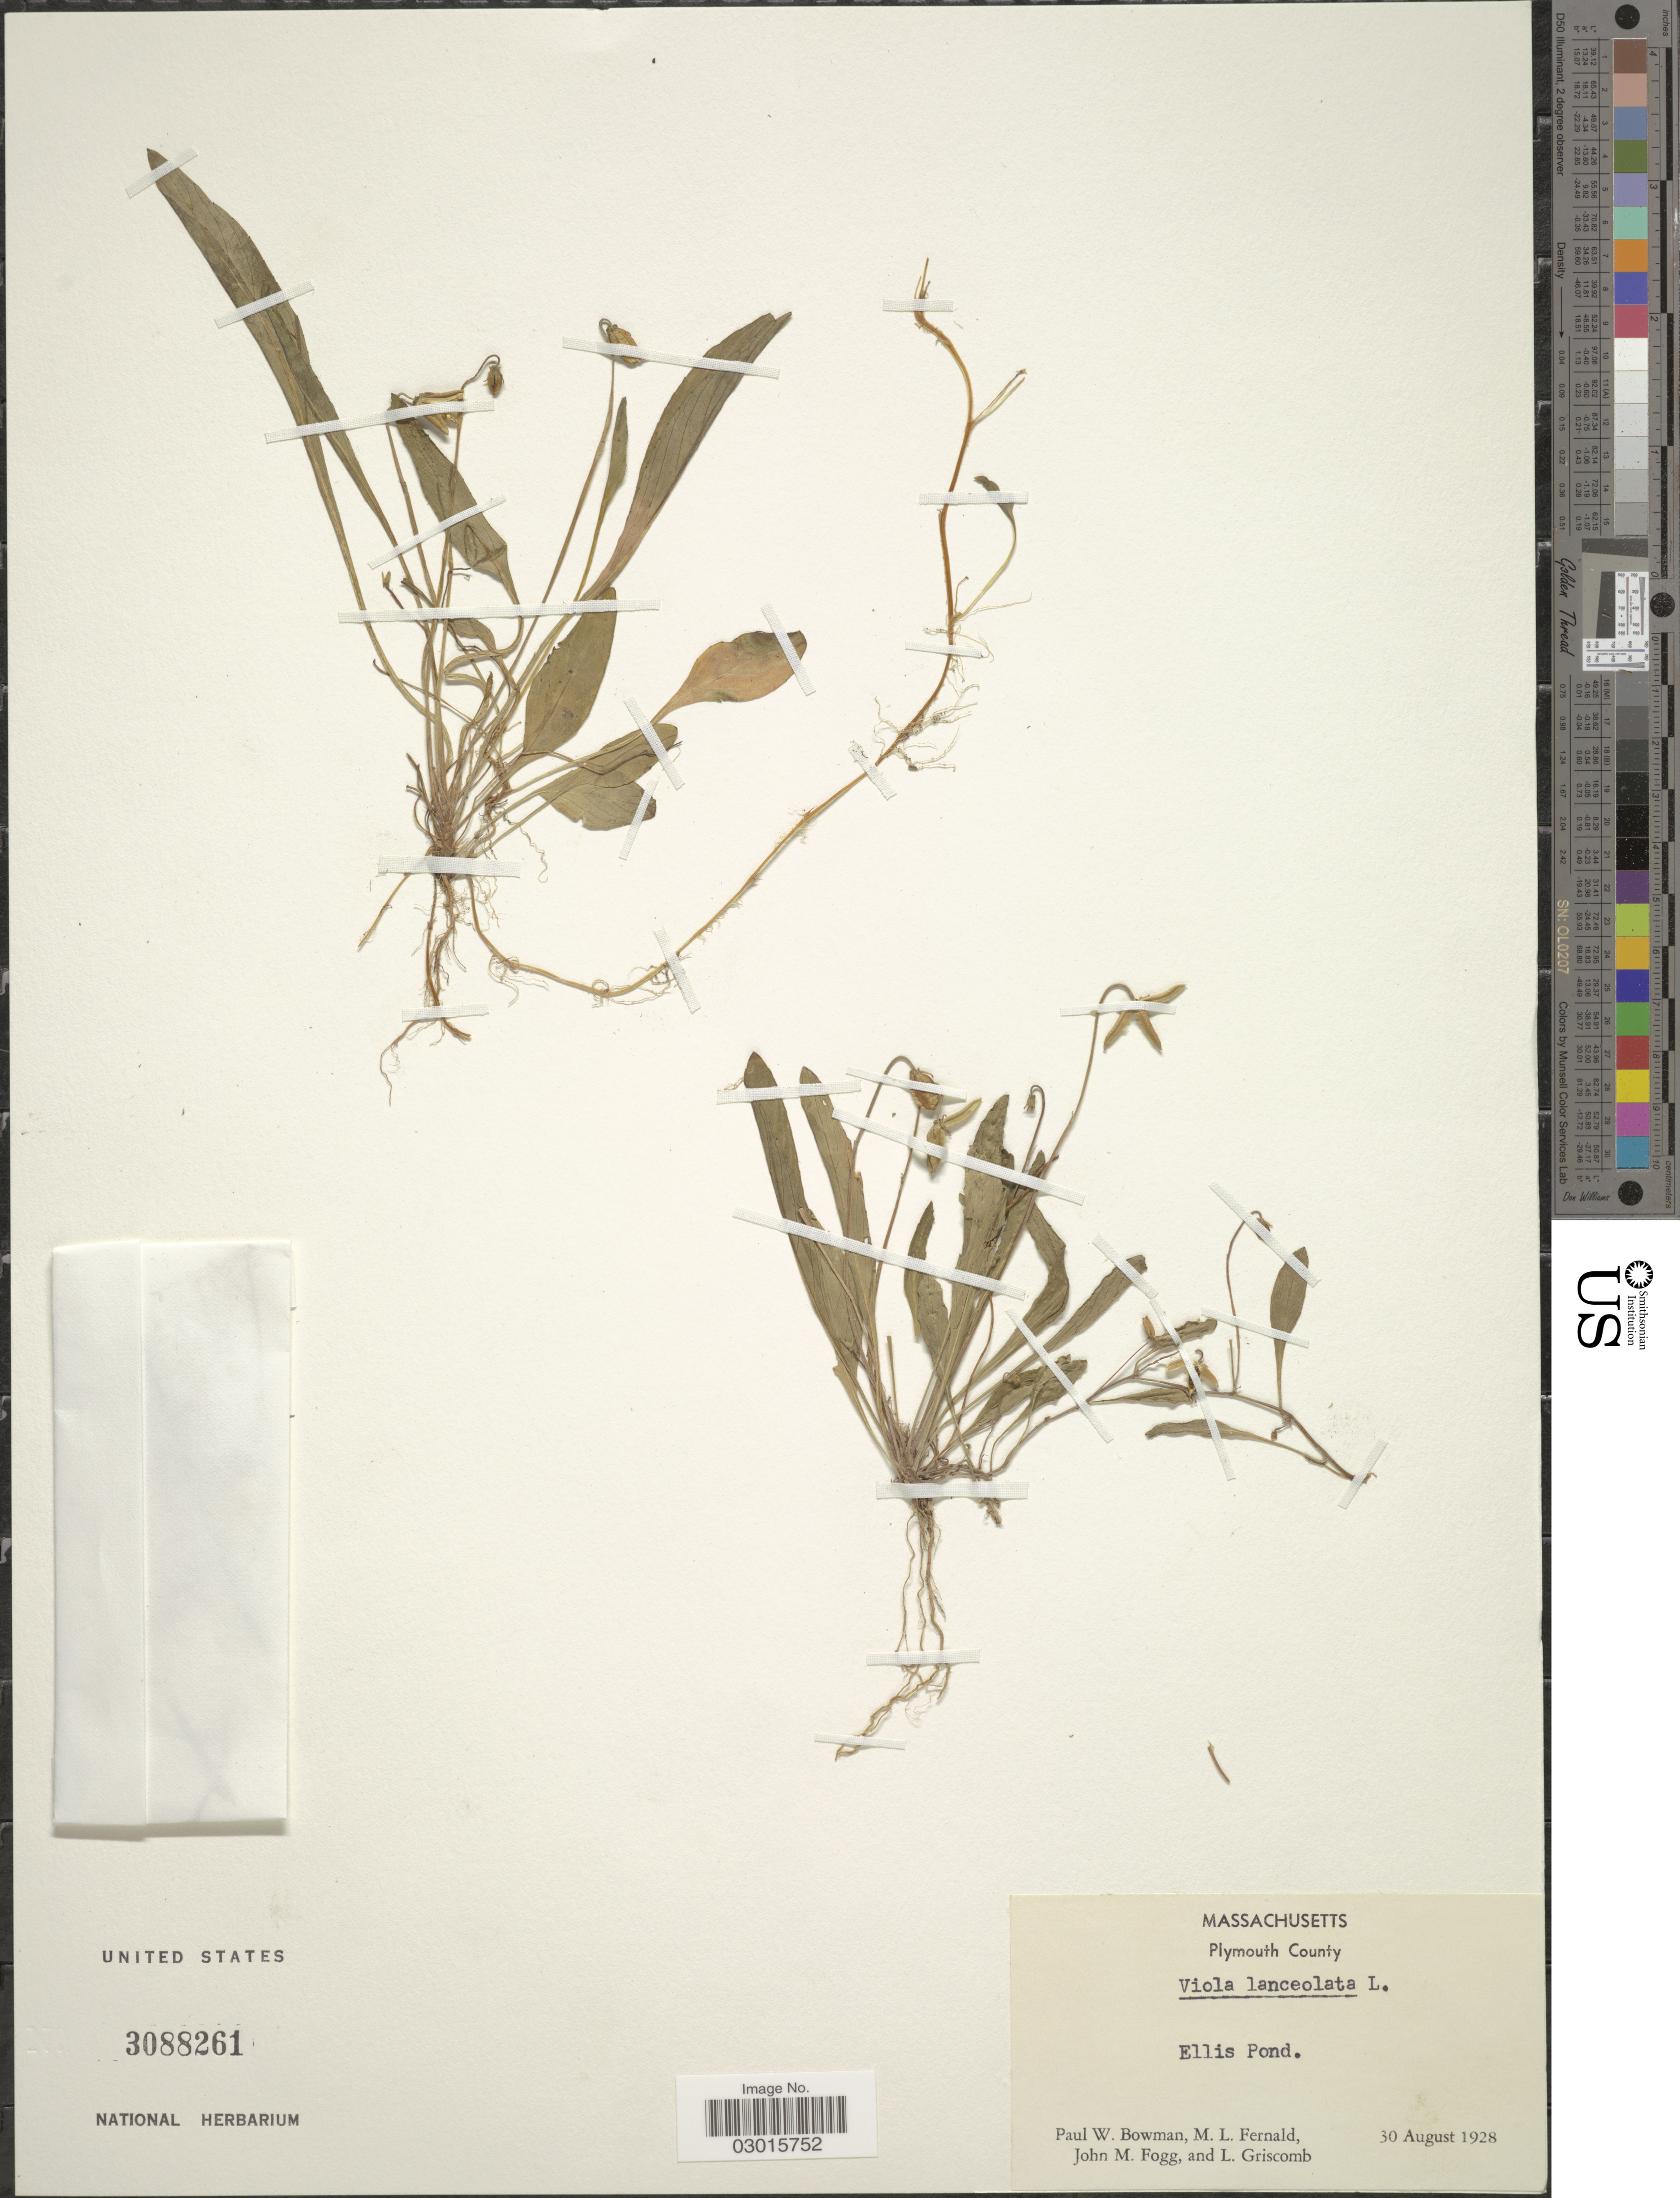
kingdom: Plantae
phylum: Tracheophyta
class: Magnoliopsida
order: Malpighiales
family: Violaceae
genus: Viola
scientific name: Viola lanceolata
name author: L.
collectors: P. Bowman, M. L. Fernald, J. Fogg & L. Griscomb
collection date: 1928-08-30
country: United States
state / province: Massachusetts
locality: Plymouth County, Ellis Pond.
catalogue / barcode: US 3088261